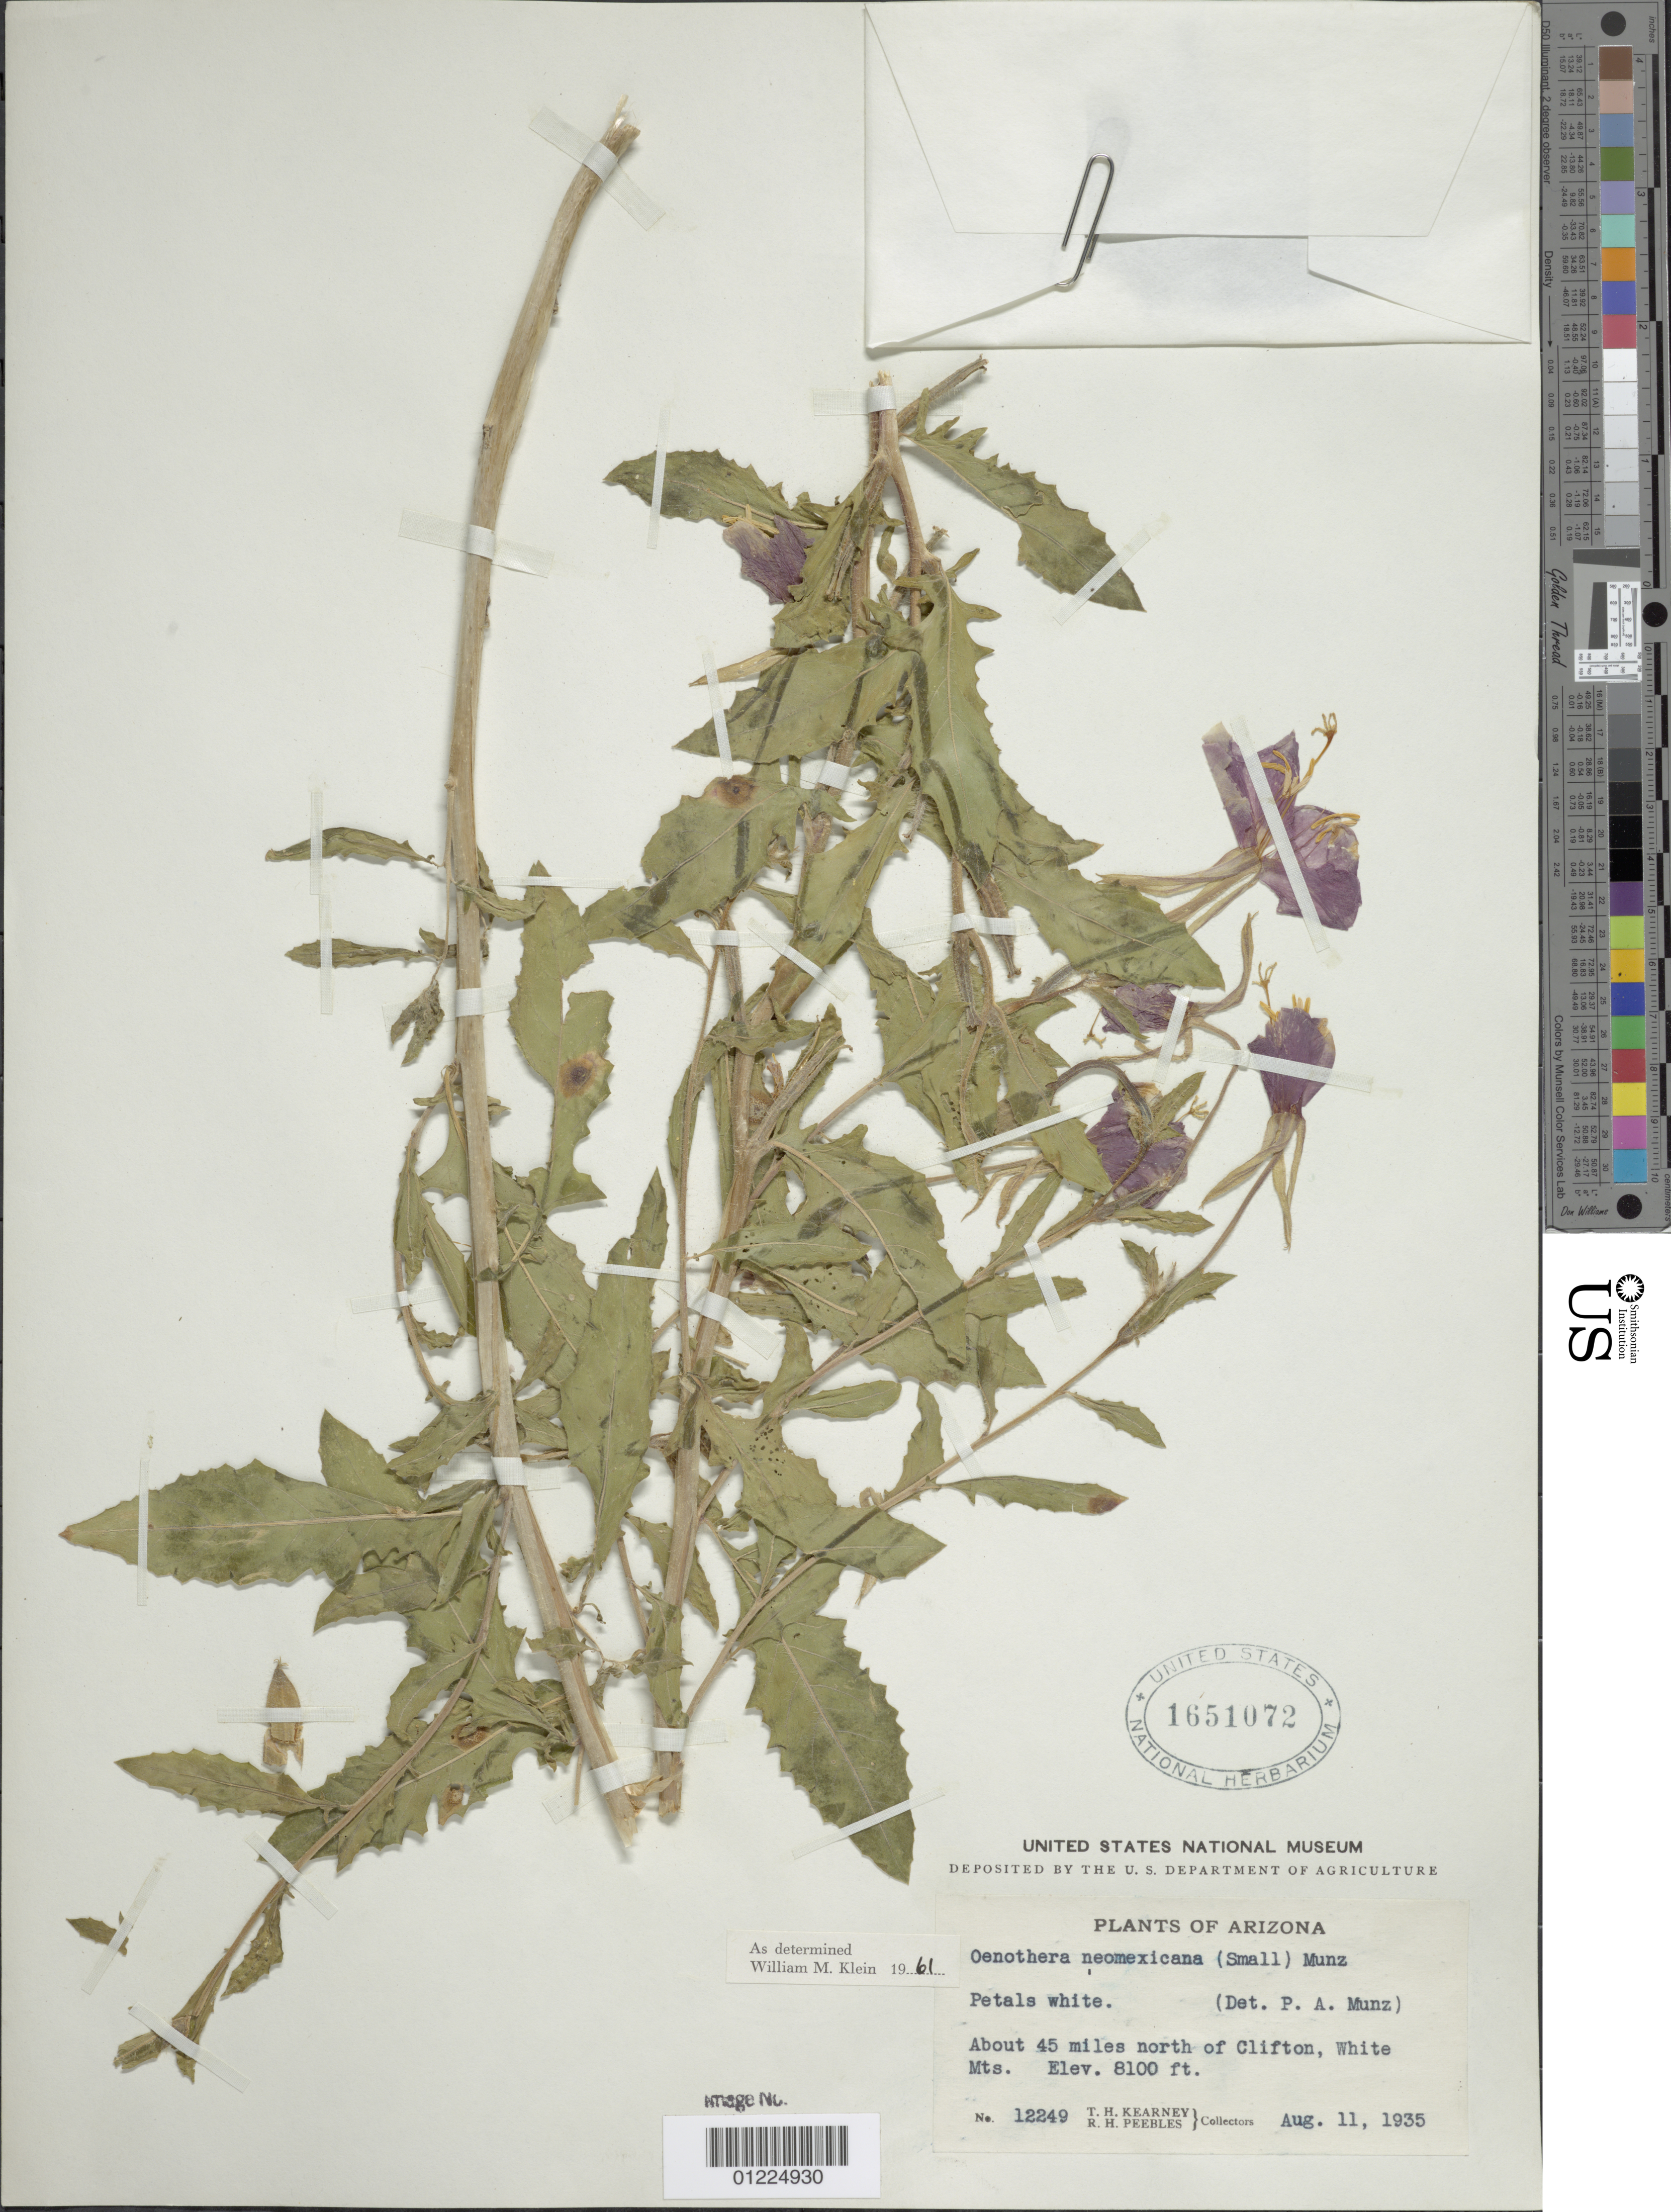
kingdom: Plantae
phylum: Tracheophyta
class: Magnoliopsida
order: Myrtales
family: Onagraceae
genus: Oenothera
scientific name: Oenothera neomexicana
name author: (Small) Munz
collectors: T. H. Kearney & R. H. Peebles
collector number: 12249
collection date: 1935-08-11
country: United States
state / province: Arizona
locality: about 45 miles north of Clifton, White Mts.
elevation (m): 2469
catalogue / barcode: US 1651072